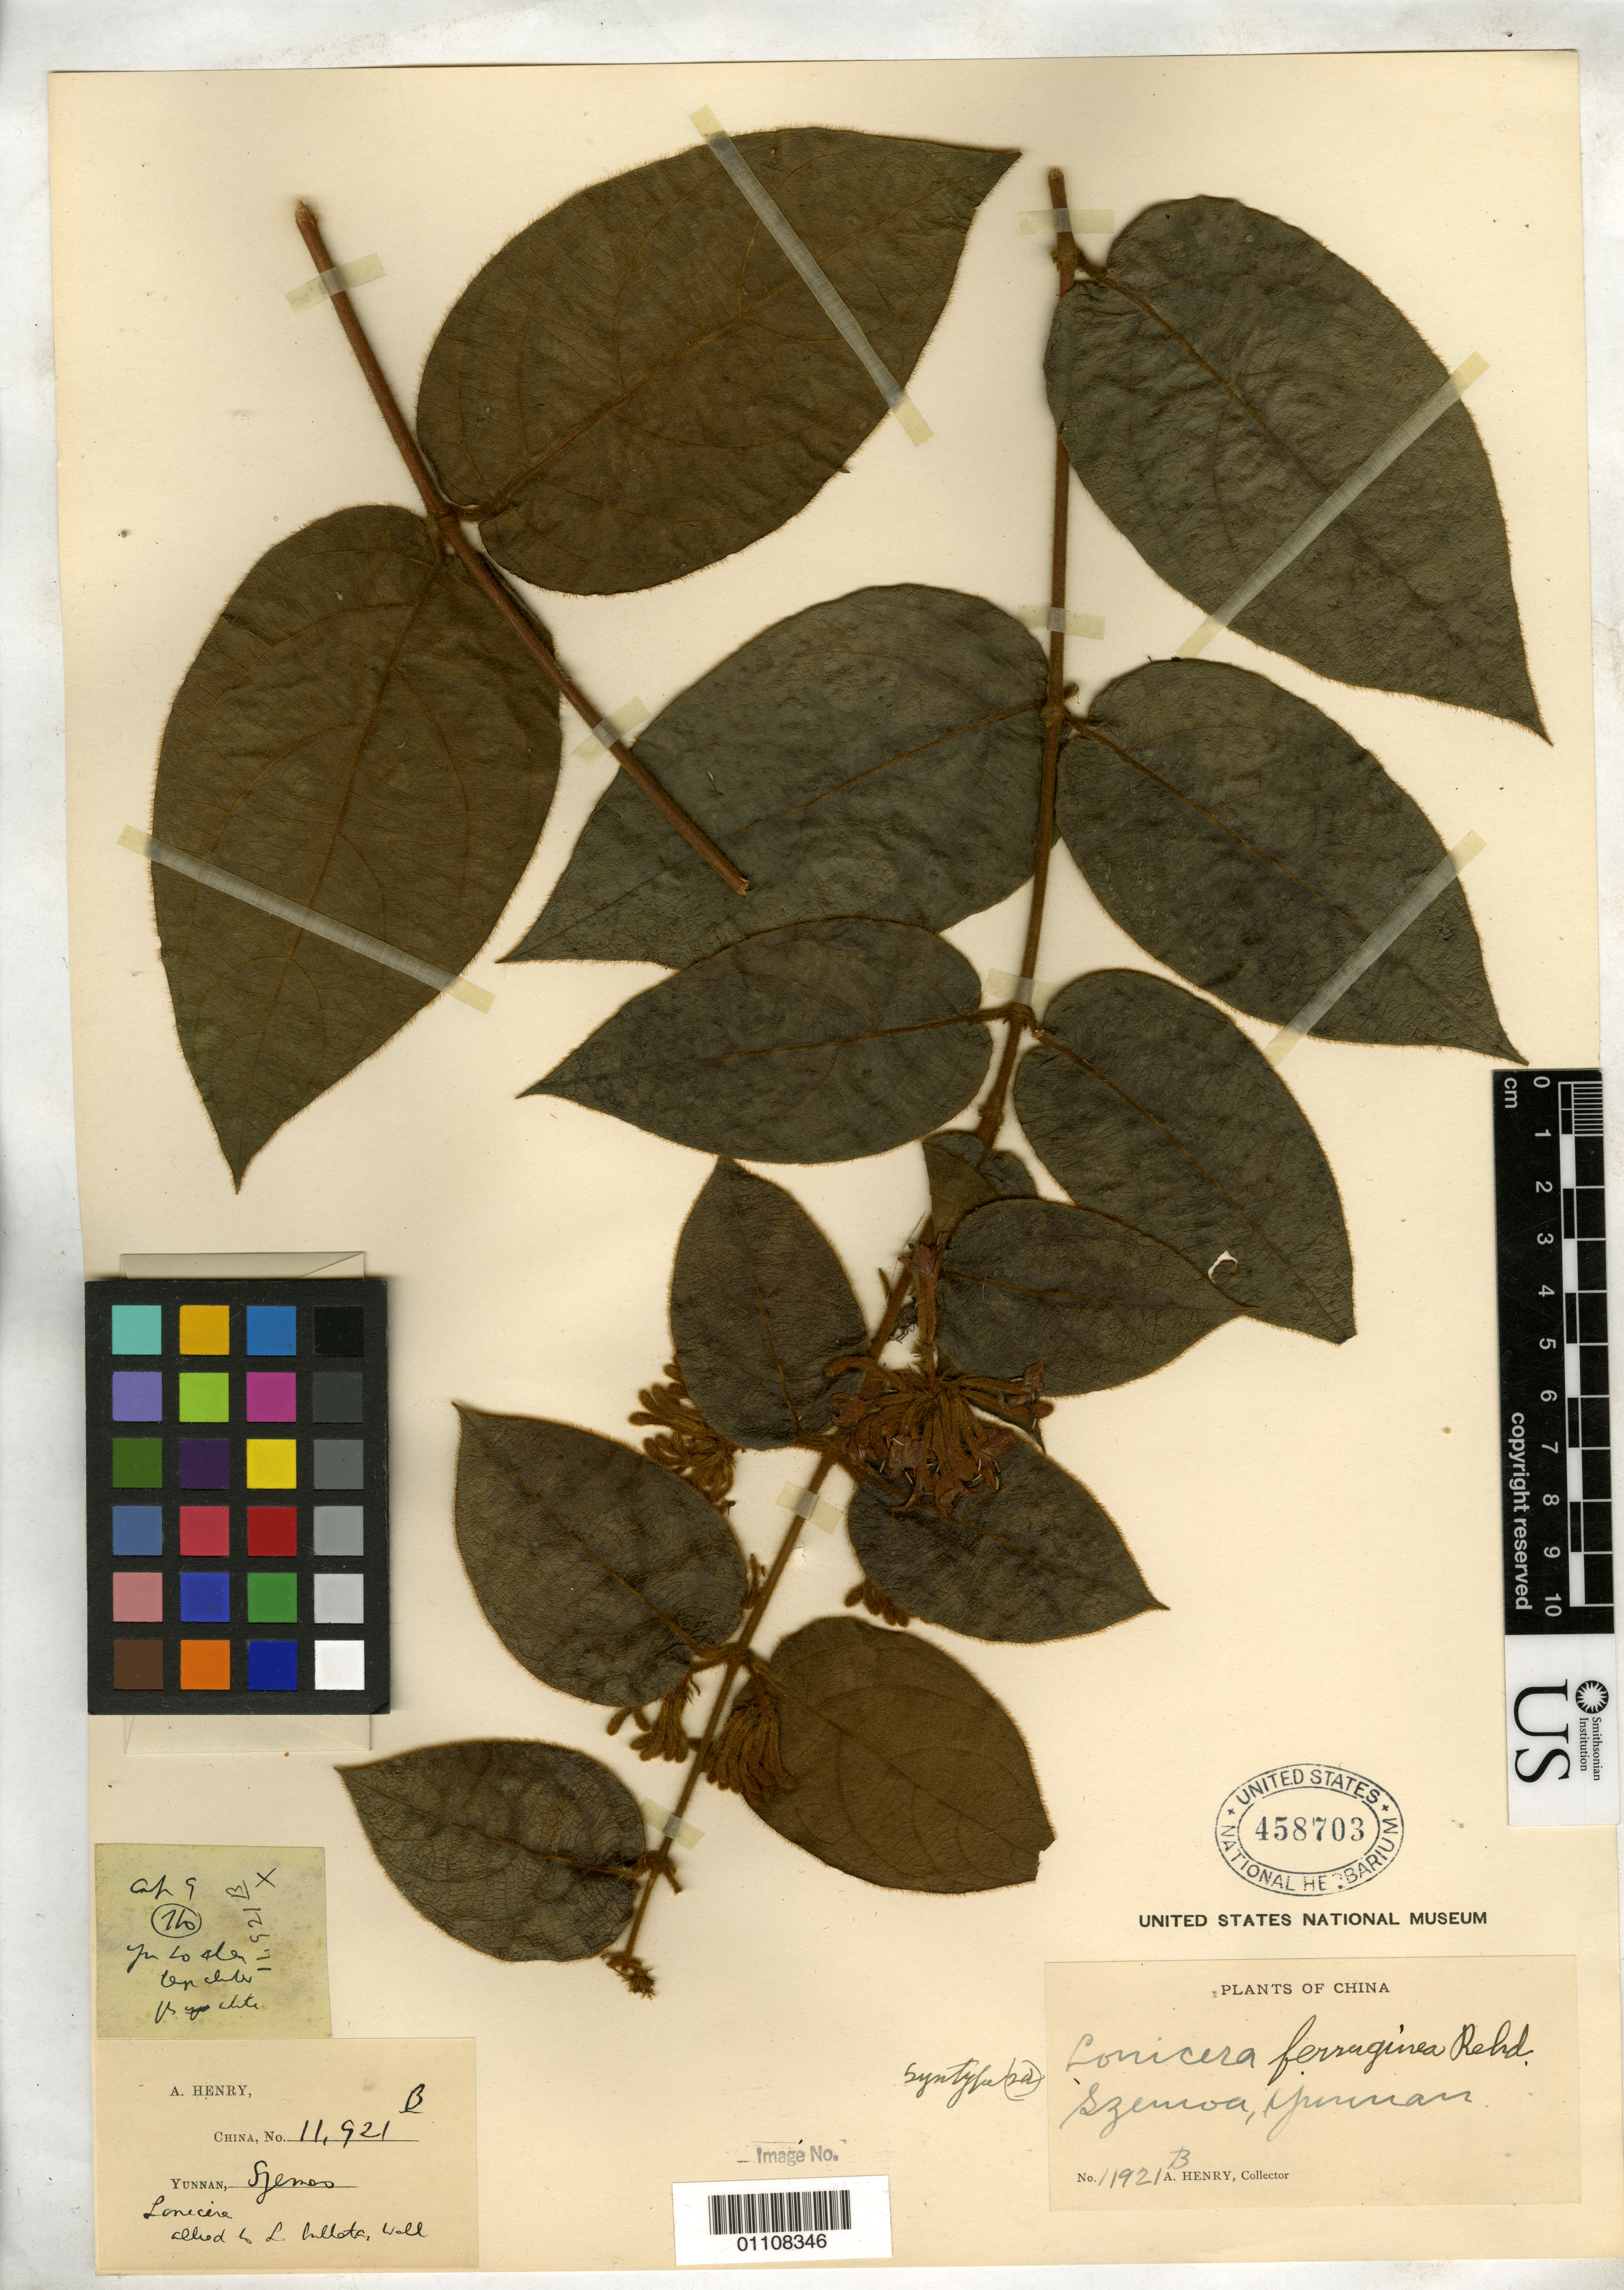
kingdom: Plantae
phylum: Tracheophyta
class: Magnoliopsida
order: Dipsacales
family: Caprifoliaceae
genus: Lonicera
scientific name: Lonicera ferruginea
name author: Rehder in Sarg.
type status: Syntype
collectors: A. Henry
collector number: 11921 B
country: China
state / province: Yunnan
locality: Szemao.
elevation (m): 2000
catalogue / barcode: US 458703